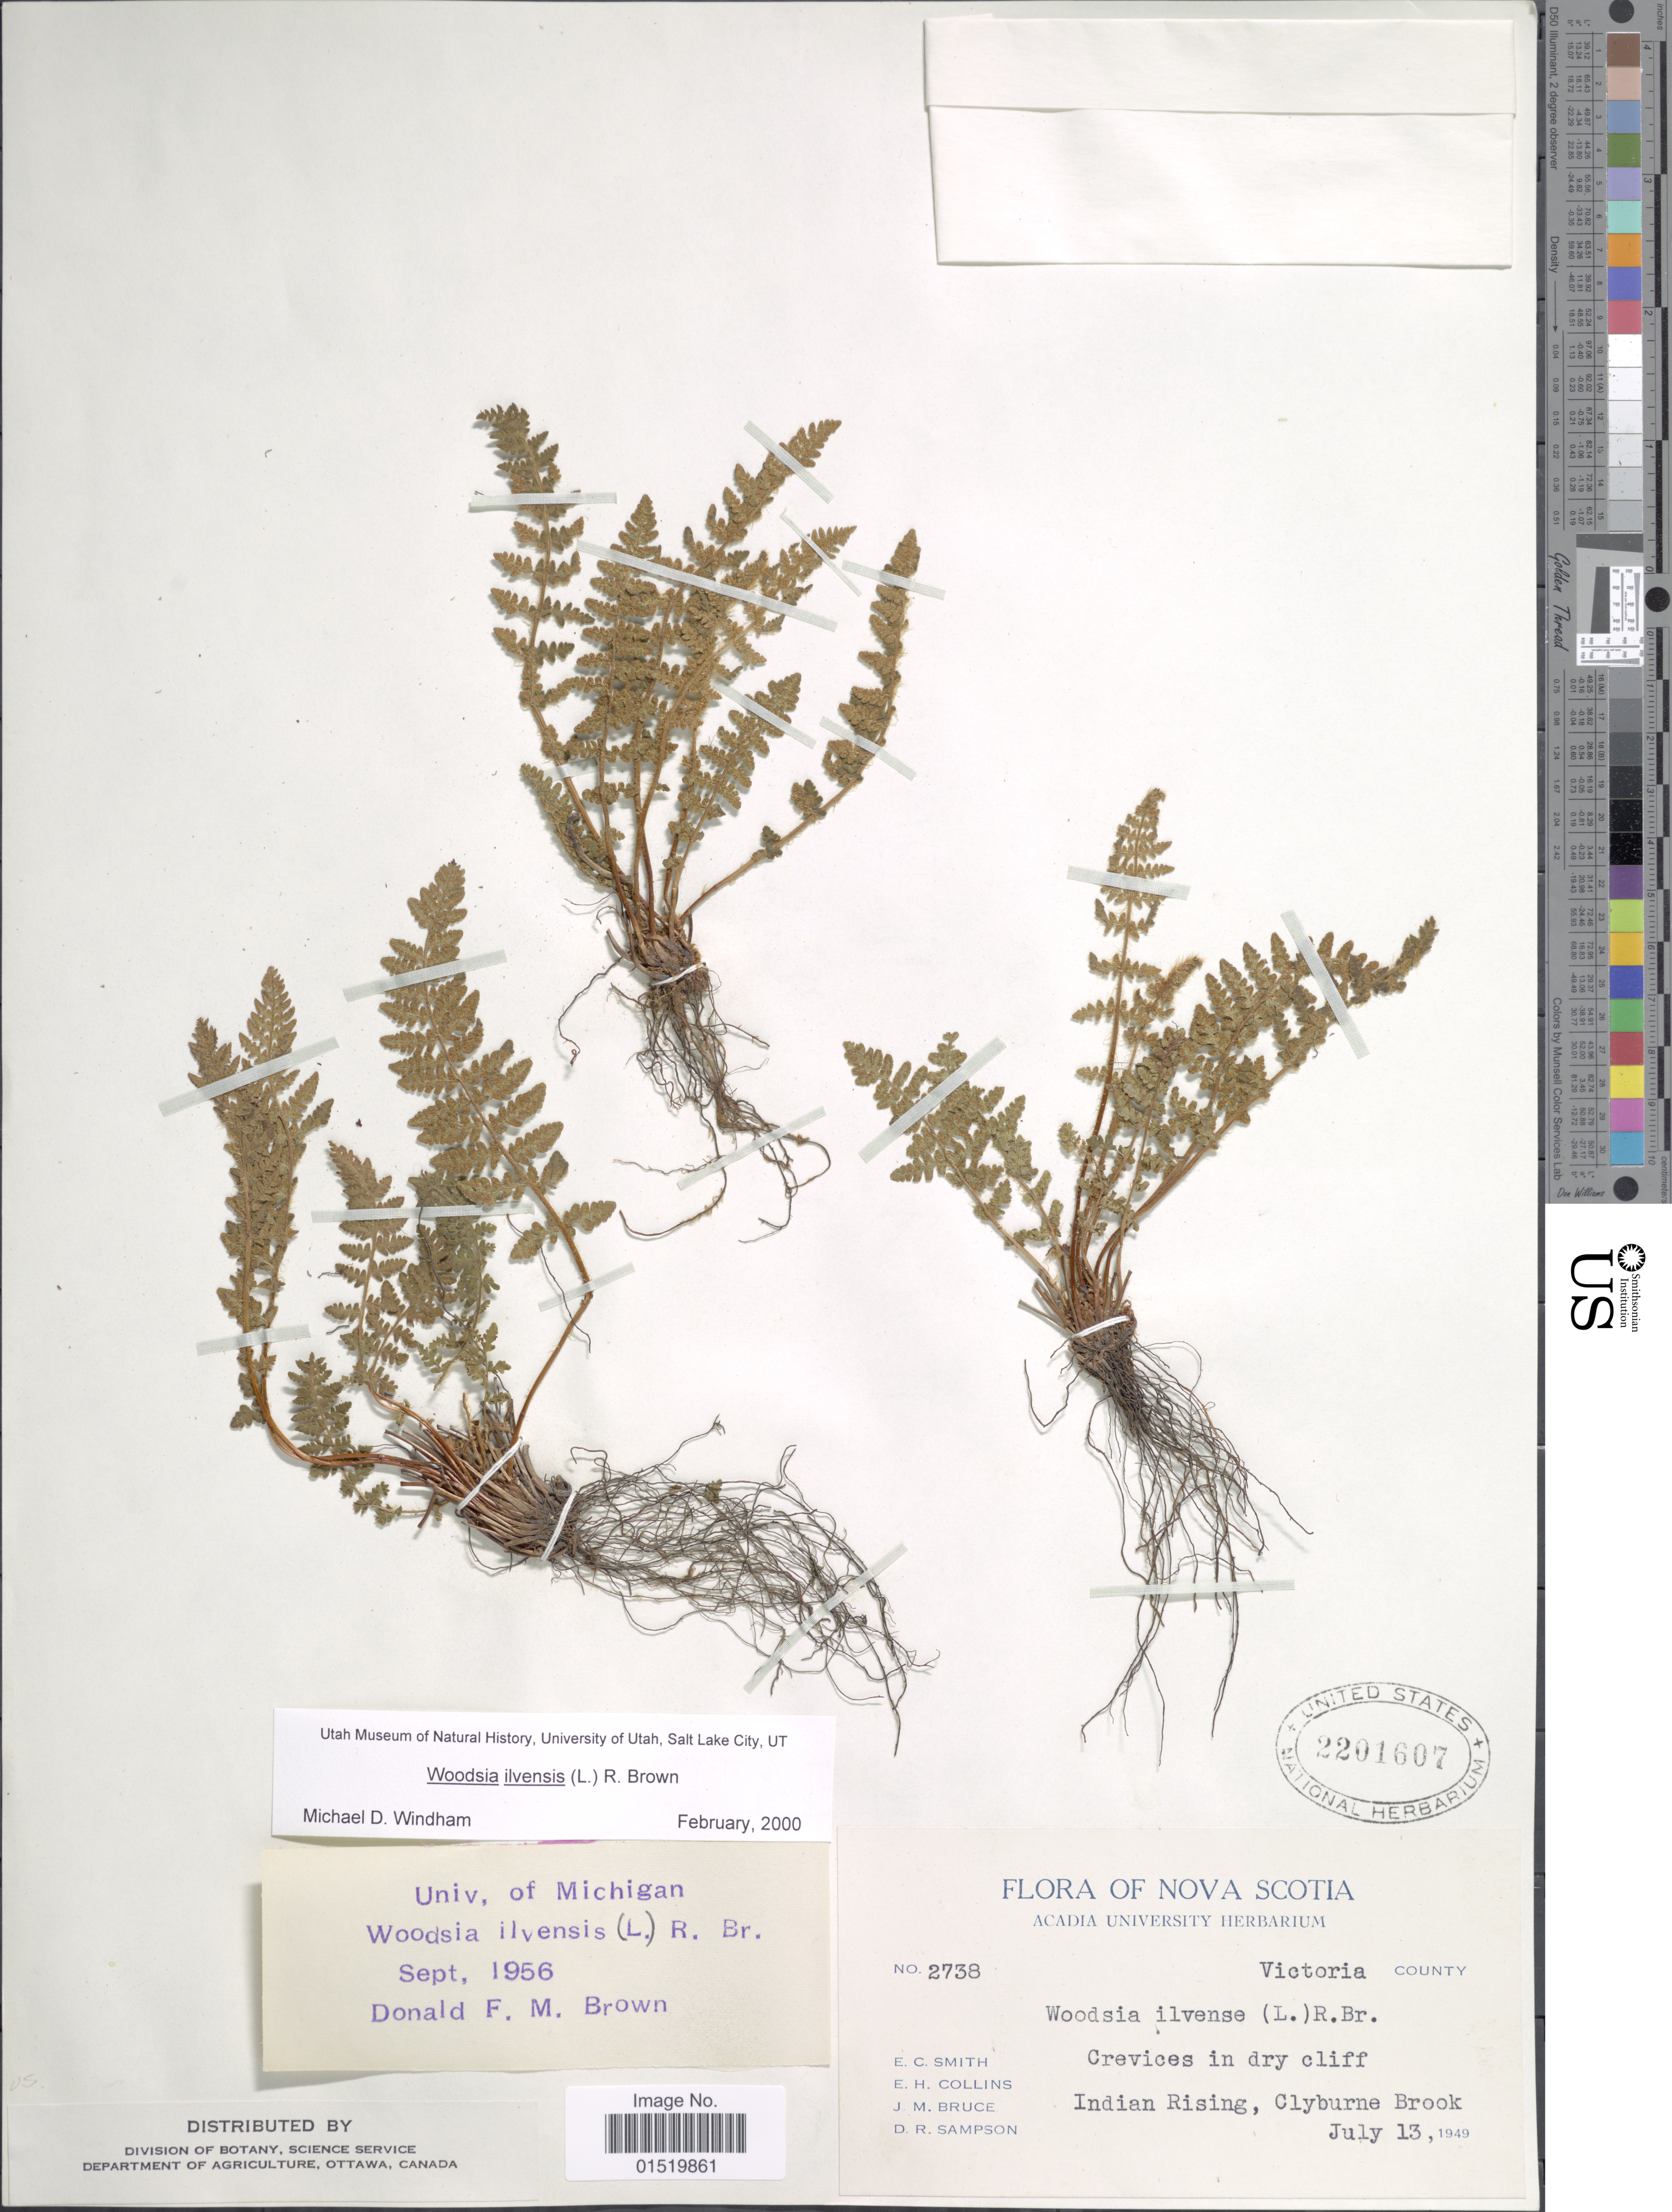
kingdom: Plantae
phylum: Tracheophyta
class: Polypodiopsida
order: Polypodiales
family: Woodsiaceae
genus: Woodsia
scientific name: Woodsia ilvensis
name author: (L.) R. Br.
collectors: E. Smith, E. Collins, J. Bruce & D. Sampson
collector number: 2738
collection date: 1949-07-13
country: Canada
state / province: Nova Scotia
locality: Victoria County, Indian Rising, Clyburne Brook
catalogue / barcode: US 2201607